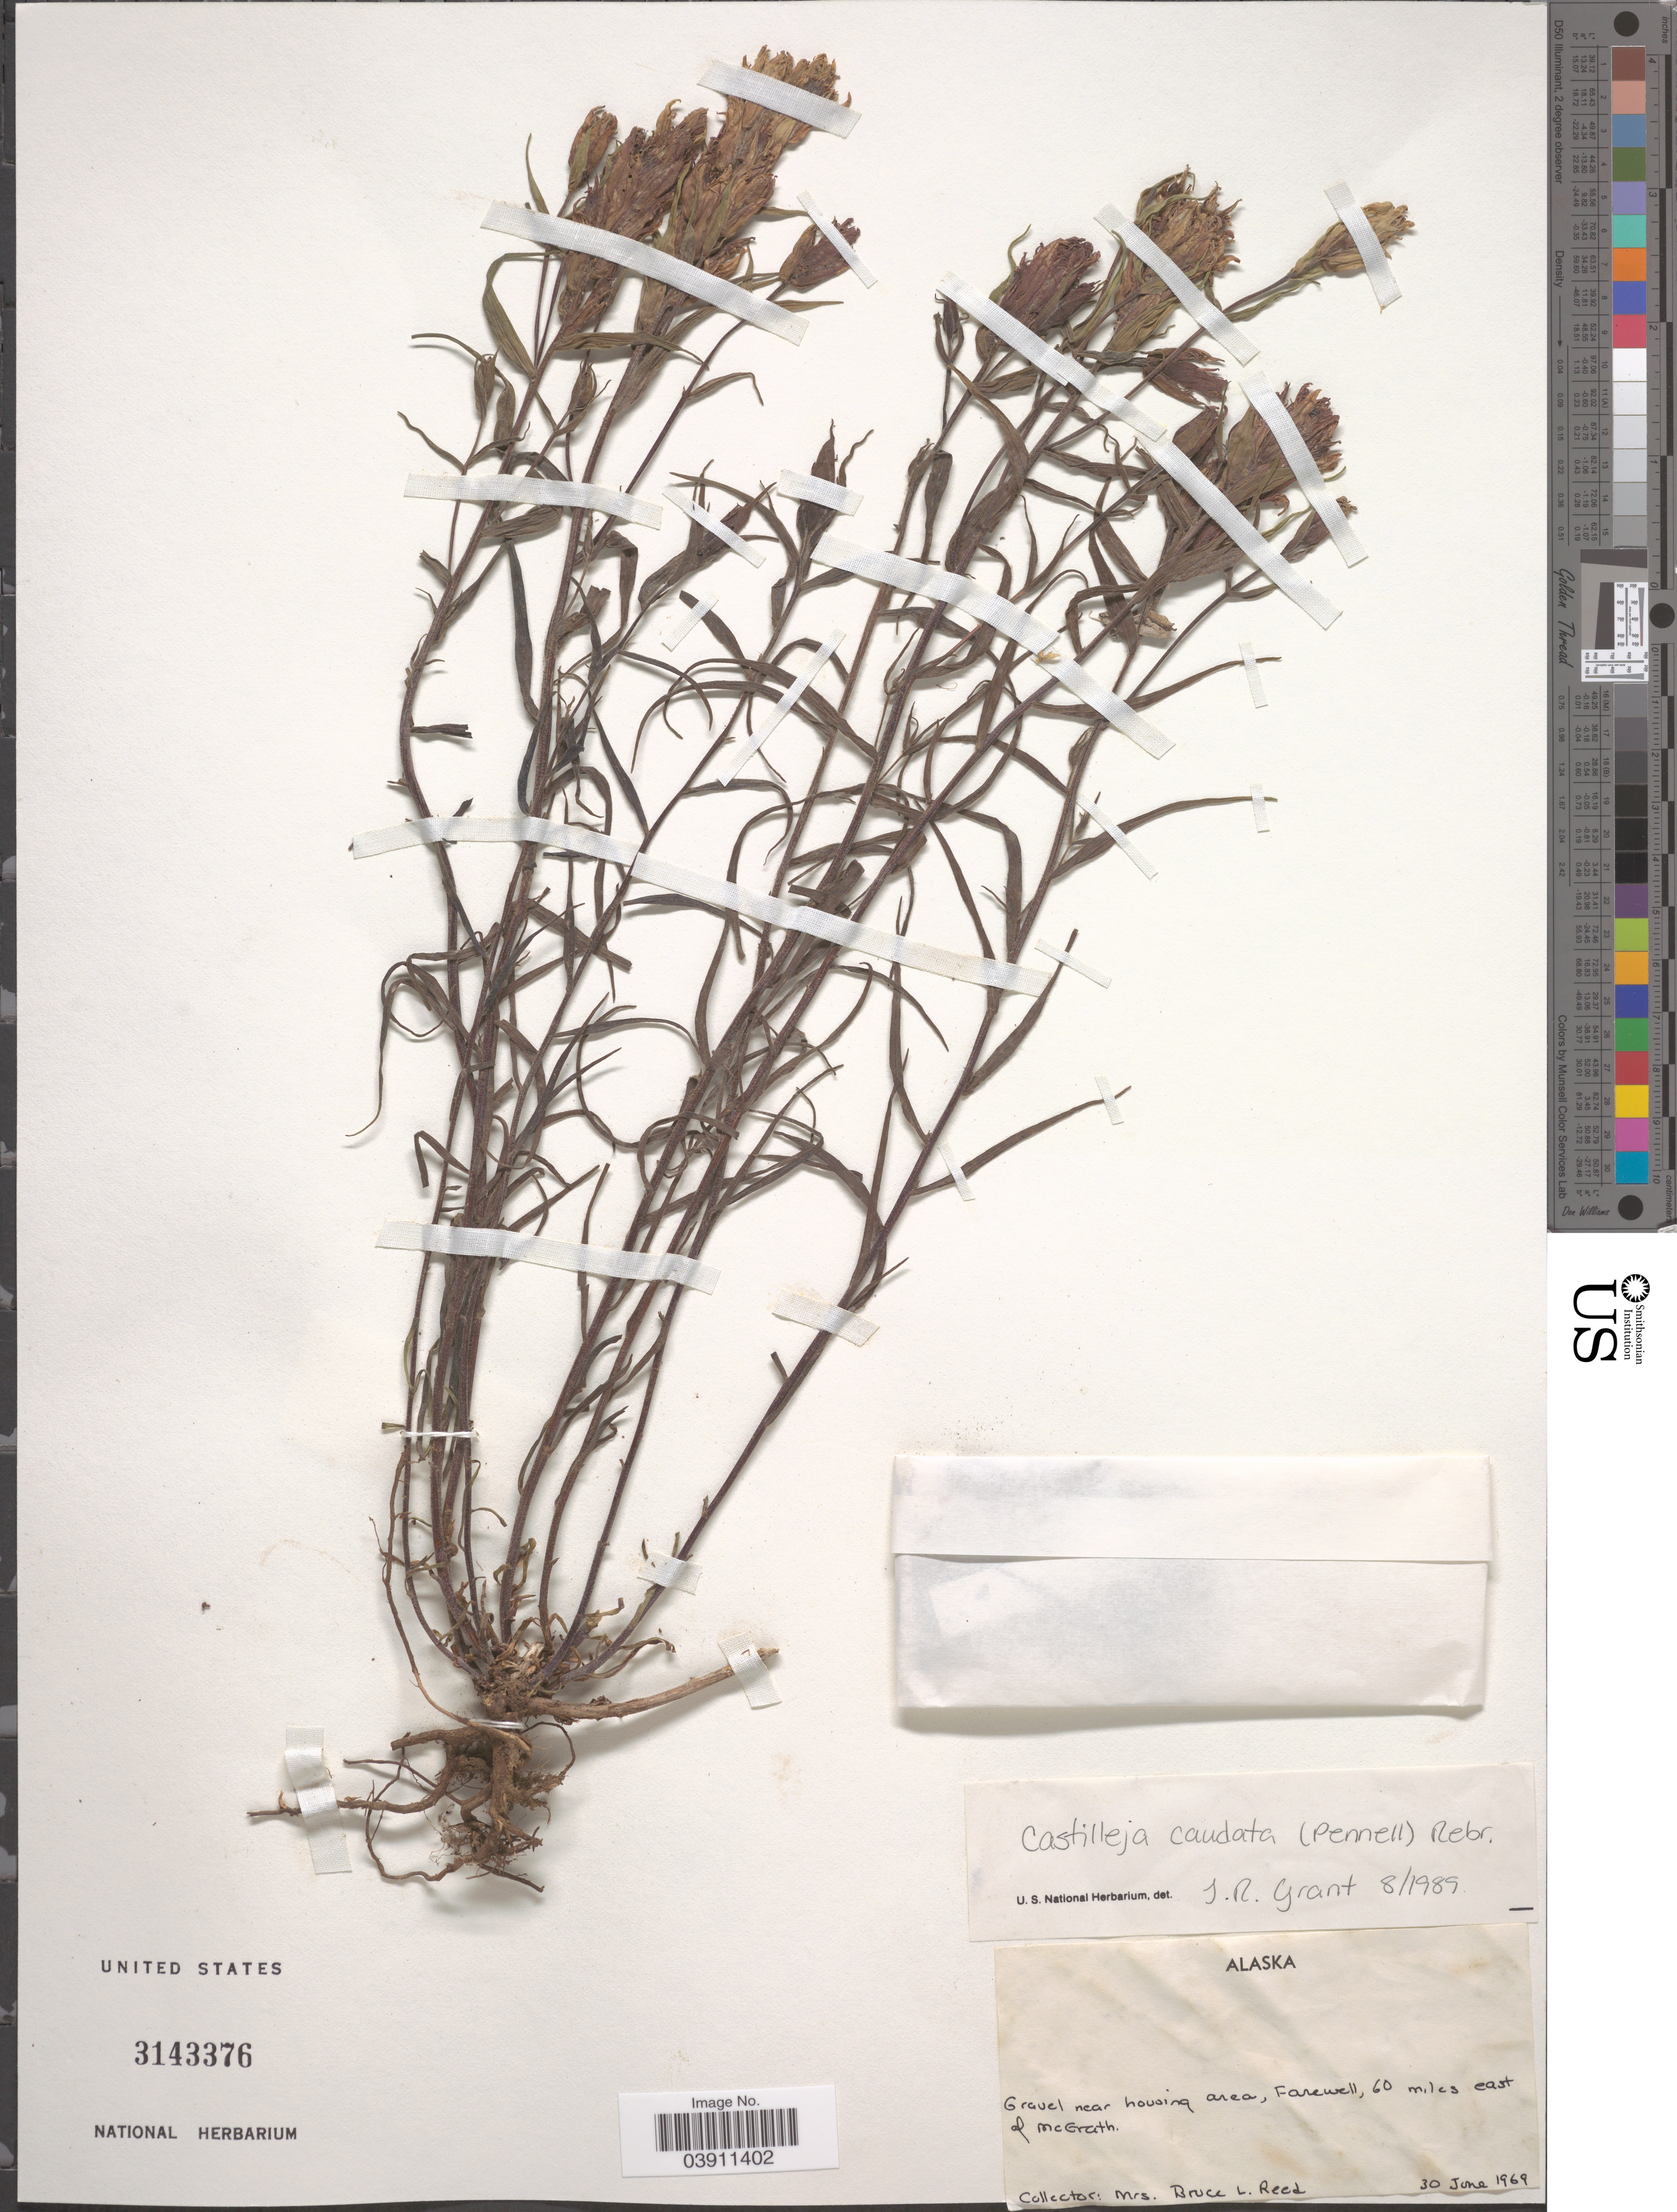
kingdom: Plantae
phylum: Tracheophyta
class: Magnoliopsida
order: Lamiales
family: Orobanchaceae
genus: Castilleja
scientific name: Castilleja caudata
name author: (Pennell) Rebrist.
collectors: B. Reed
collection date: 1969-06-30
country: United States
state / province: Alaska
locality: Gravel near housing area, Farewell, 60 miles east of McGrath.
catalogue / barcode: US 3143376